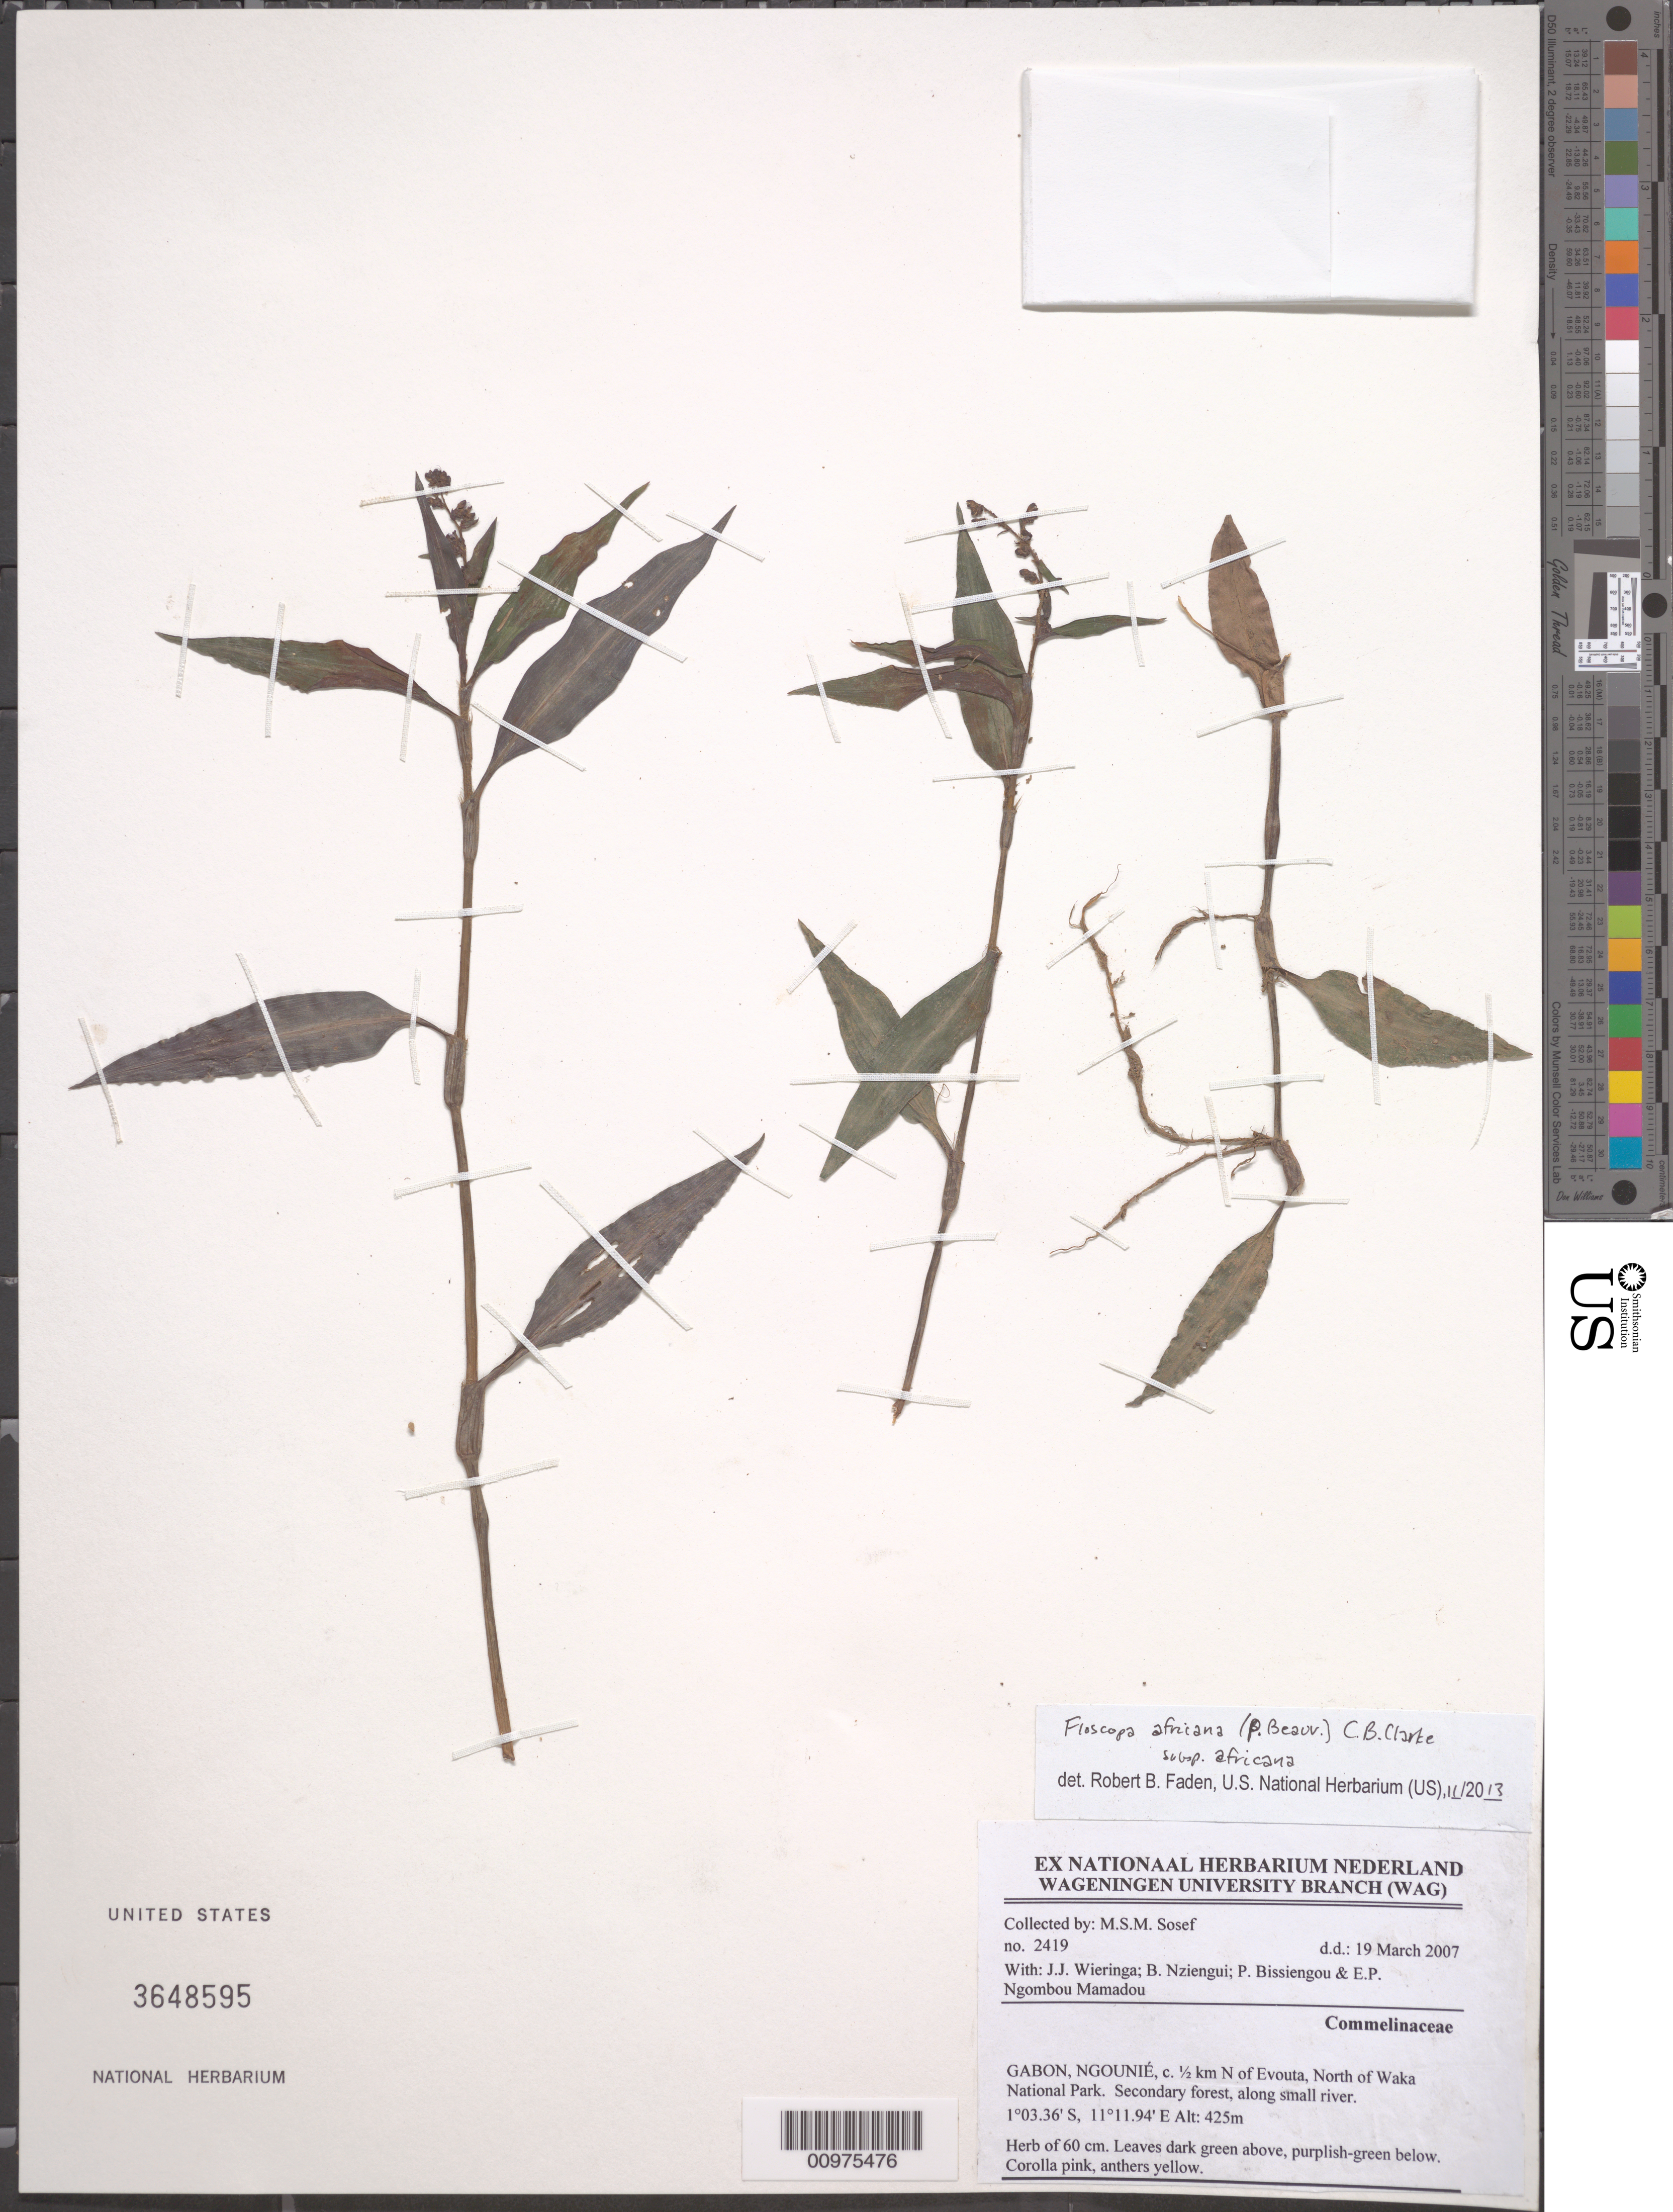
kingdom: Plantae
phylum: Tracheophyta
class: Liliopsida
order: Commelinales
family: Commelinaceae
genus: Floscopa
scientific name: Floscopa africana subsp. africana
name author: (P. Beauv.) C.B. Clarke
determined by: Faden, Robert B., (US), Smithsonian Institution - National Museum of Natural History (UNITED STATES)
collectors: M. Sosef et al.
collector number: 2419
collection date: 2007-03-19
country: Gabon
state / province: Ngounié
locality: c. ½ km N of Evouta, North of Waka National Park.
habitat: Secondary forest, along small river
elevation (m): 425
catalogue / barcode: US 3648595